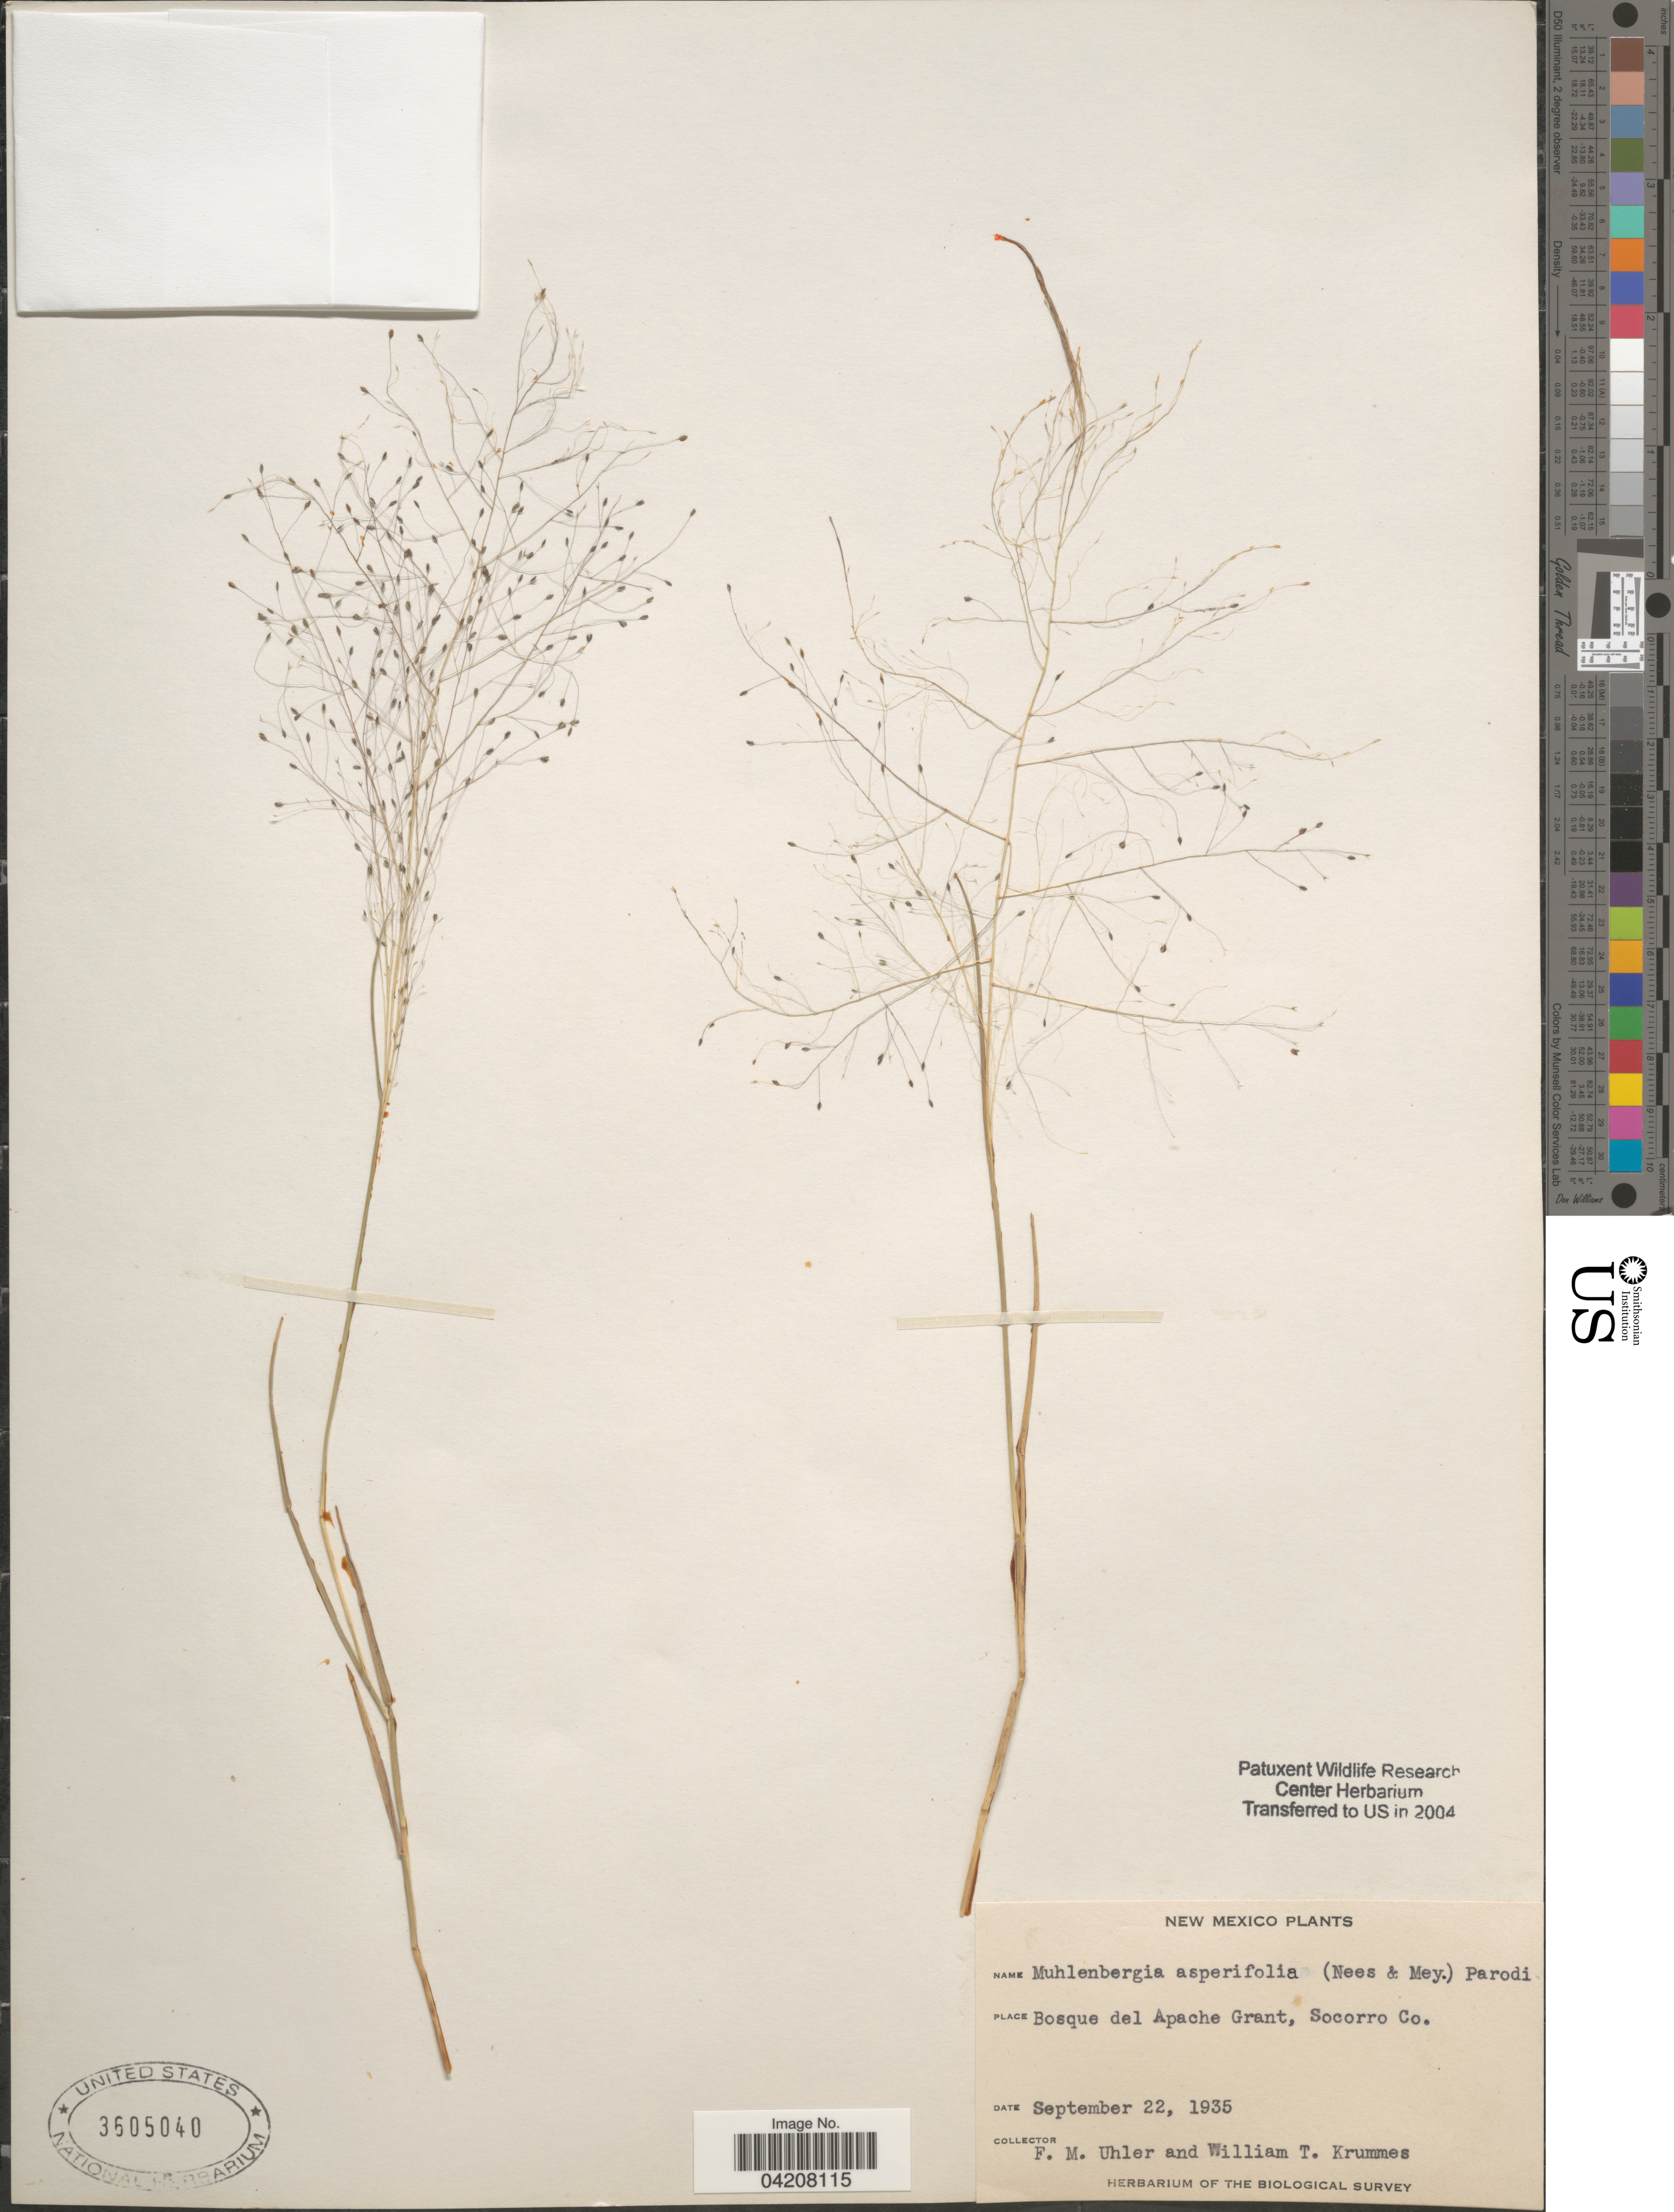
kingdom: Plantae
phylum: Tracheophyta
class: Liliopsida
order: Poales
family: Poaceae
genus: Muhlenbergia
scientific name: Muhlenbergia asperifolia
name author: (Nees & Meyen ex Trin.) Parodi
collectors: F. M. Uhler & W. Krummes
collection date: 1935-09-22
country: United States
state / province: New Mexico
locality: Bosque del Apache Grant, Socorro Co. Biological Survey.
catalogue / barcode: US 3605040